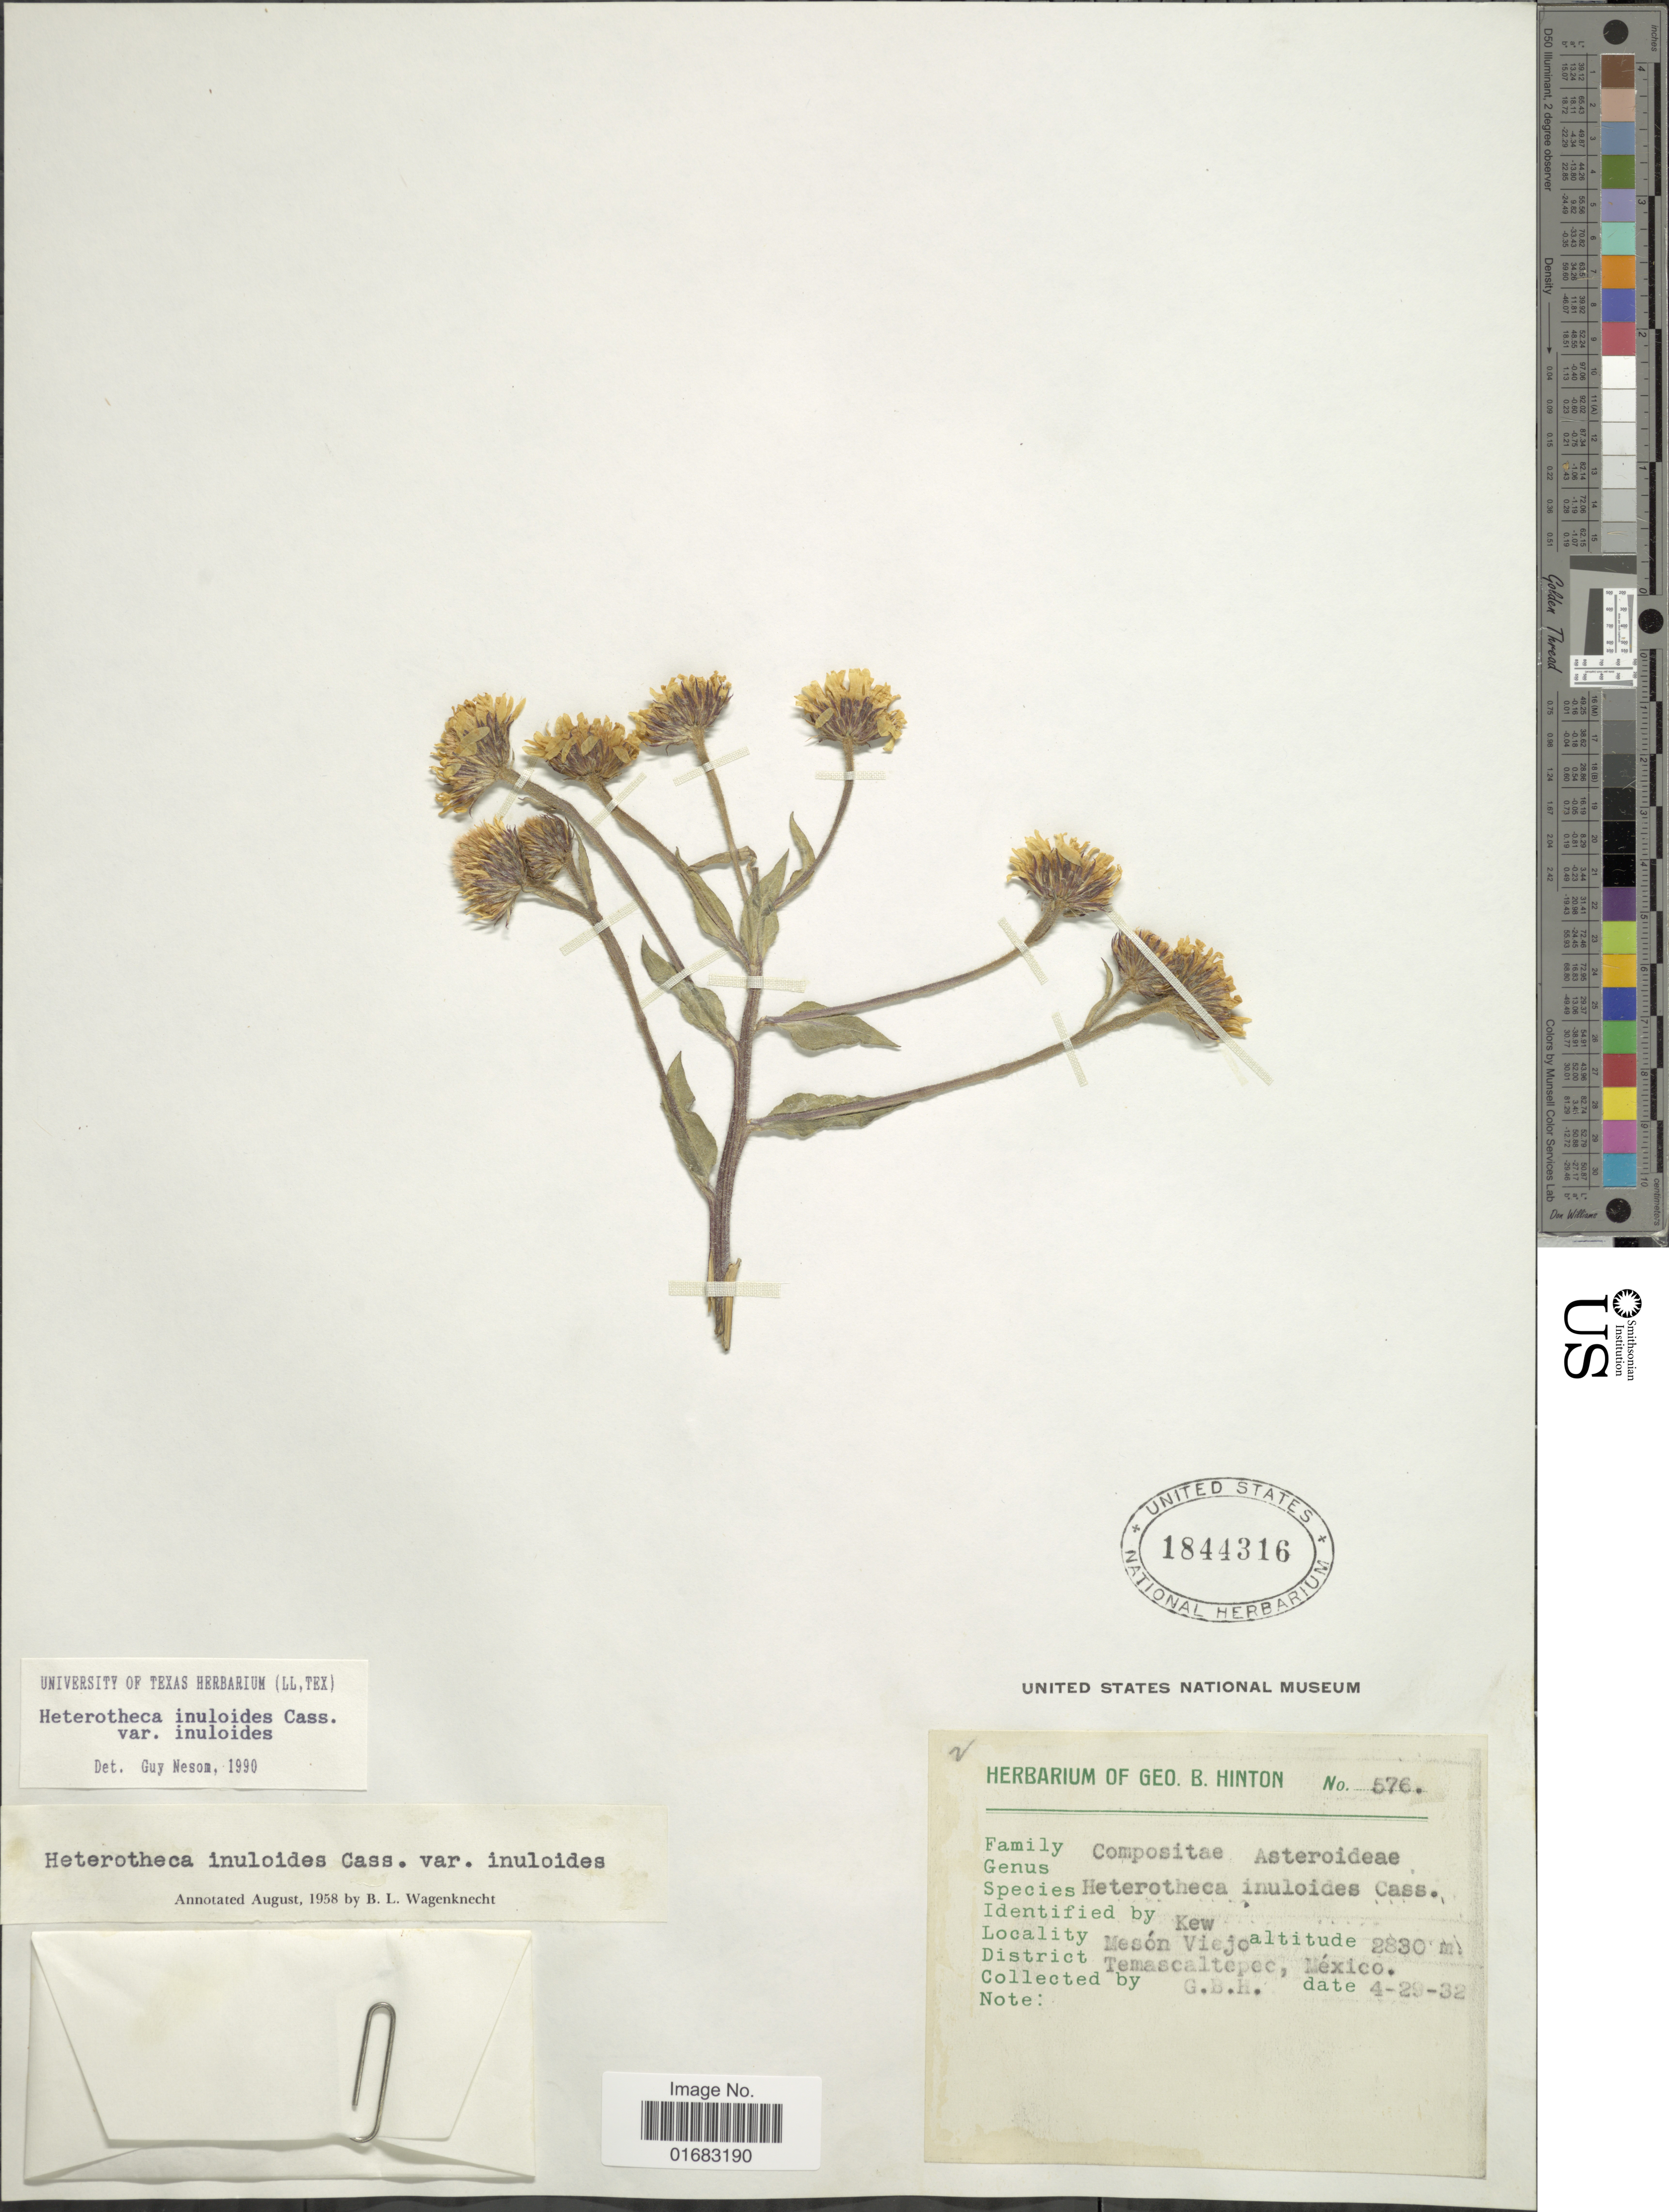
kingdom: Plantae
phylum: Tracheophyta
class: Magnoliopsida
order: Asterales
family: Asteraceae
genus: Heterotheca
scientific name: Heterotheca inuloides var. inuloides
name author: Cass.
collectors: G. B. Hinton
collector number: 576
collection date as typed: Transcribed d/m/y: 29/4/32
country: Mexico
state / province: México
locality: Meson Viejo. District Temascaltepex, México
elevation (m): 2830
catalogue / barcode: US 1844316